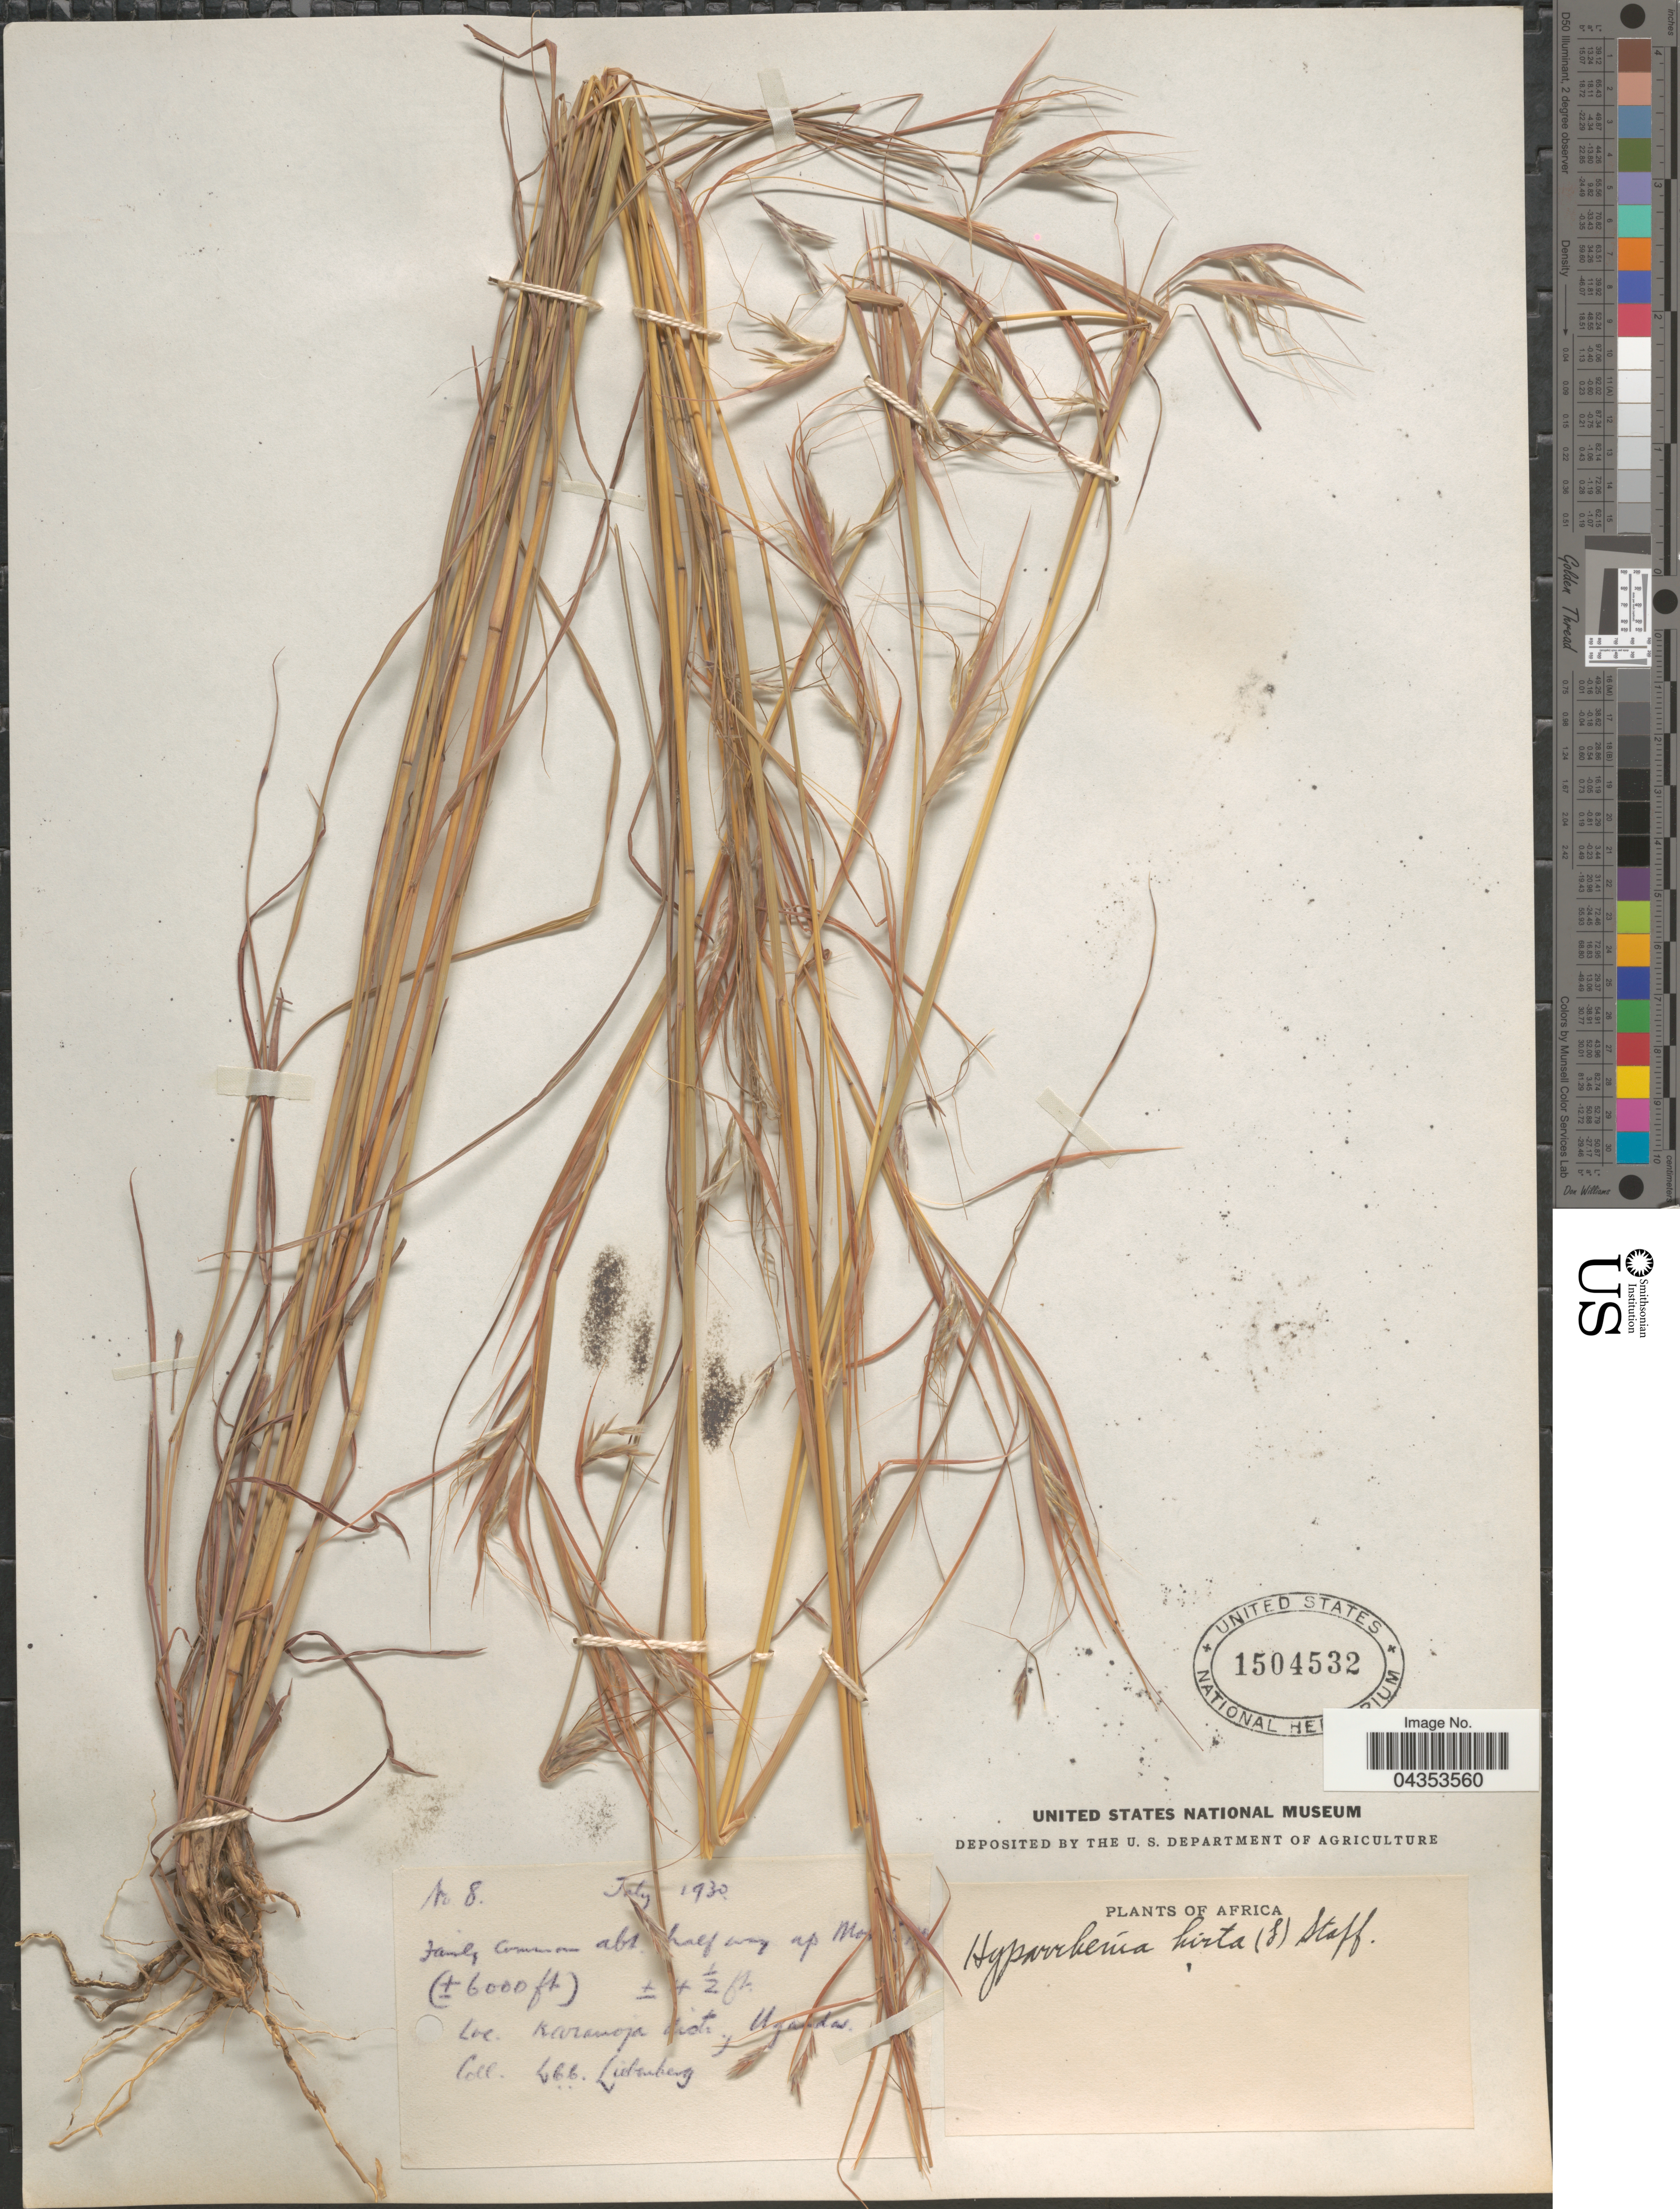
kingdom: Plantae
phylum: Tracheophyta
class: Liliopsida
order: Poales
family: Poaceae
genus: Hyparrhenia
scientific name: Hyparrhenia hirta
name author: (L.) Stapf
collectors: L. Liebenberg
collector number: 8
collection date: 1930-07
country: Uganda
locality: Karamoja distr.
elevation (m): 1829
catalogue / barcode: US 1504532